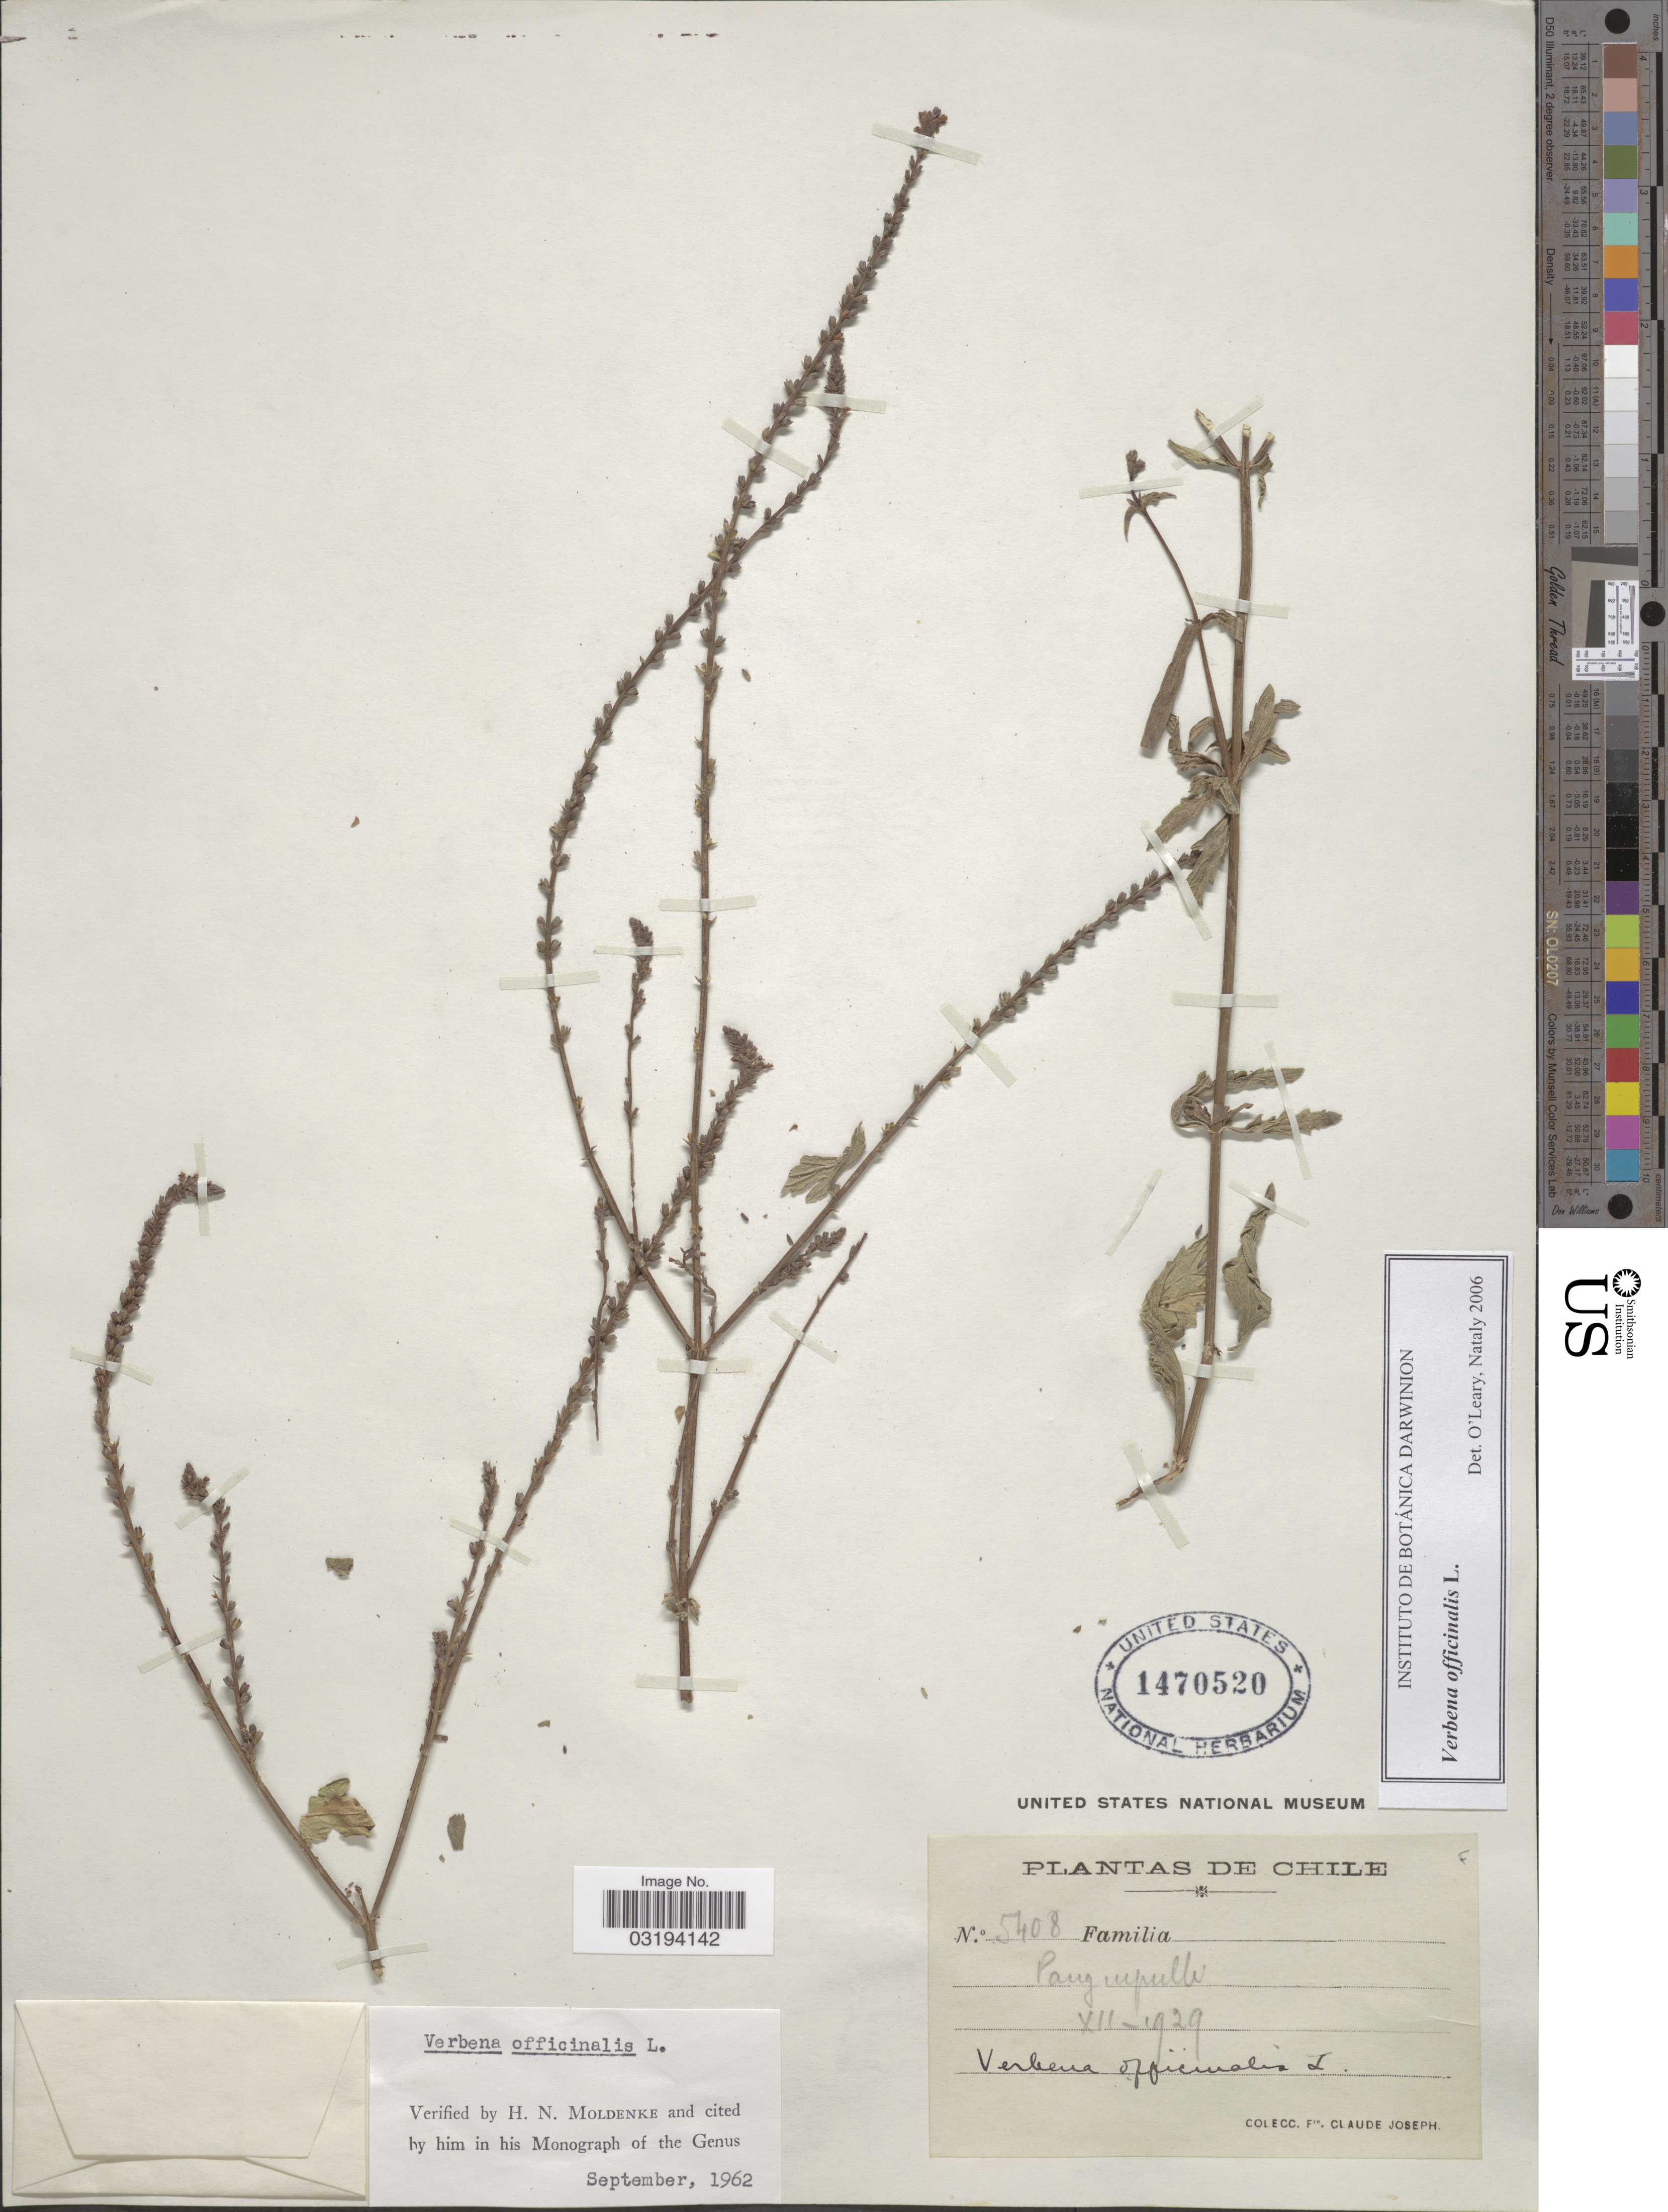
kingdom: Plantae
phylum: Tracheophyta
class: Magnoliopsida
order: Lamiales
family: Verbenaceae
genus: Verbena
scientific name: Verbena officinalis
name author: L.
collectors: Bro. Claude-Joseph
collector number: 5408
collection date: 1929-12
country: Chile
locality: Panguipulli.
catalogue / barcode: US 1470520